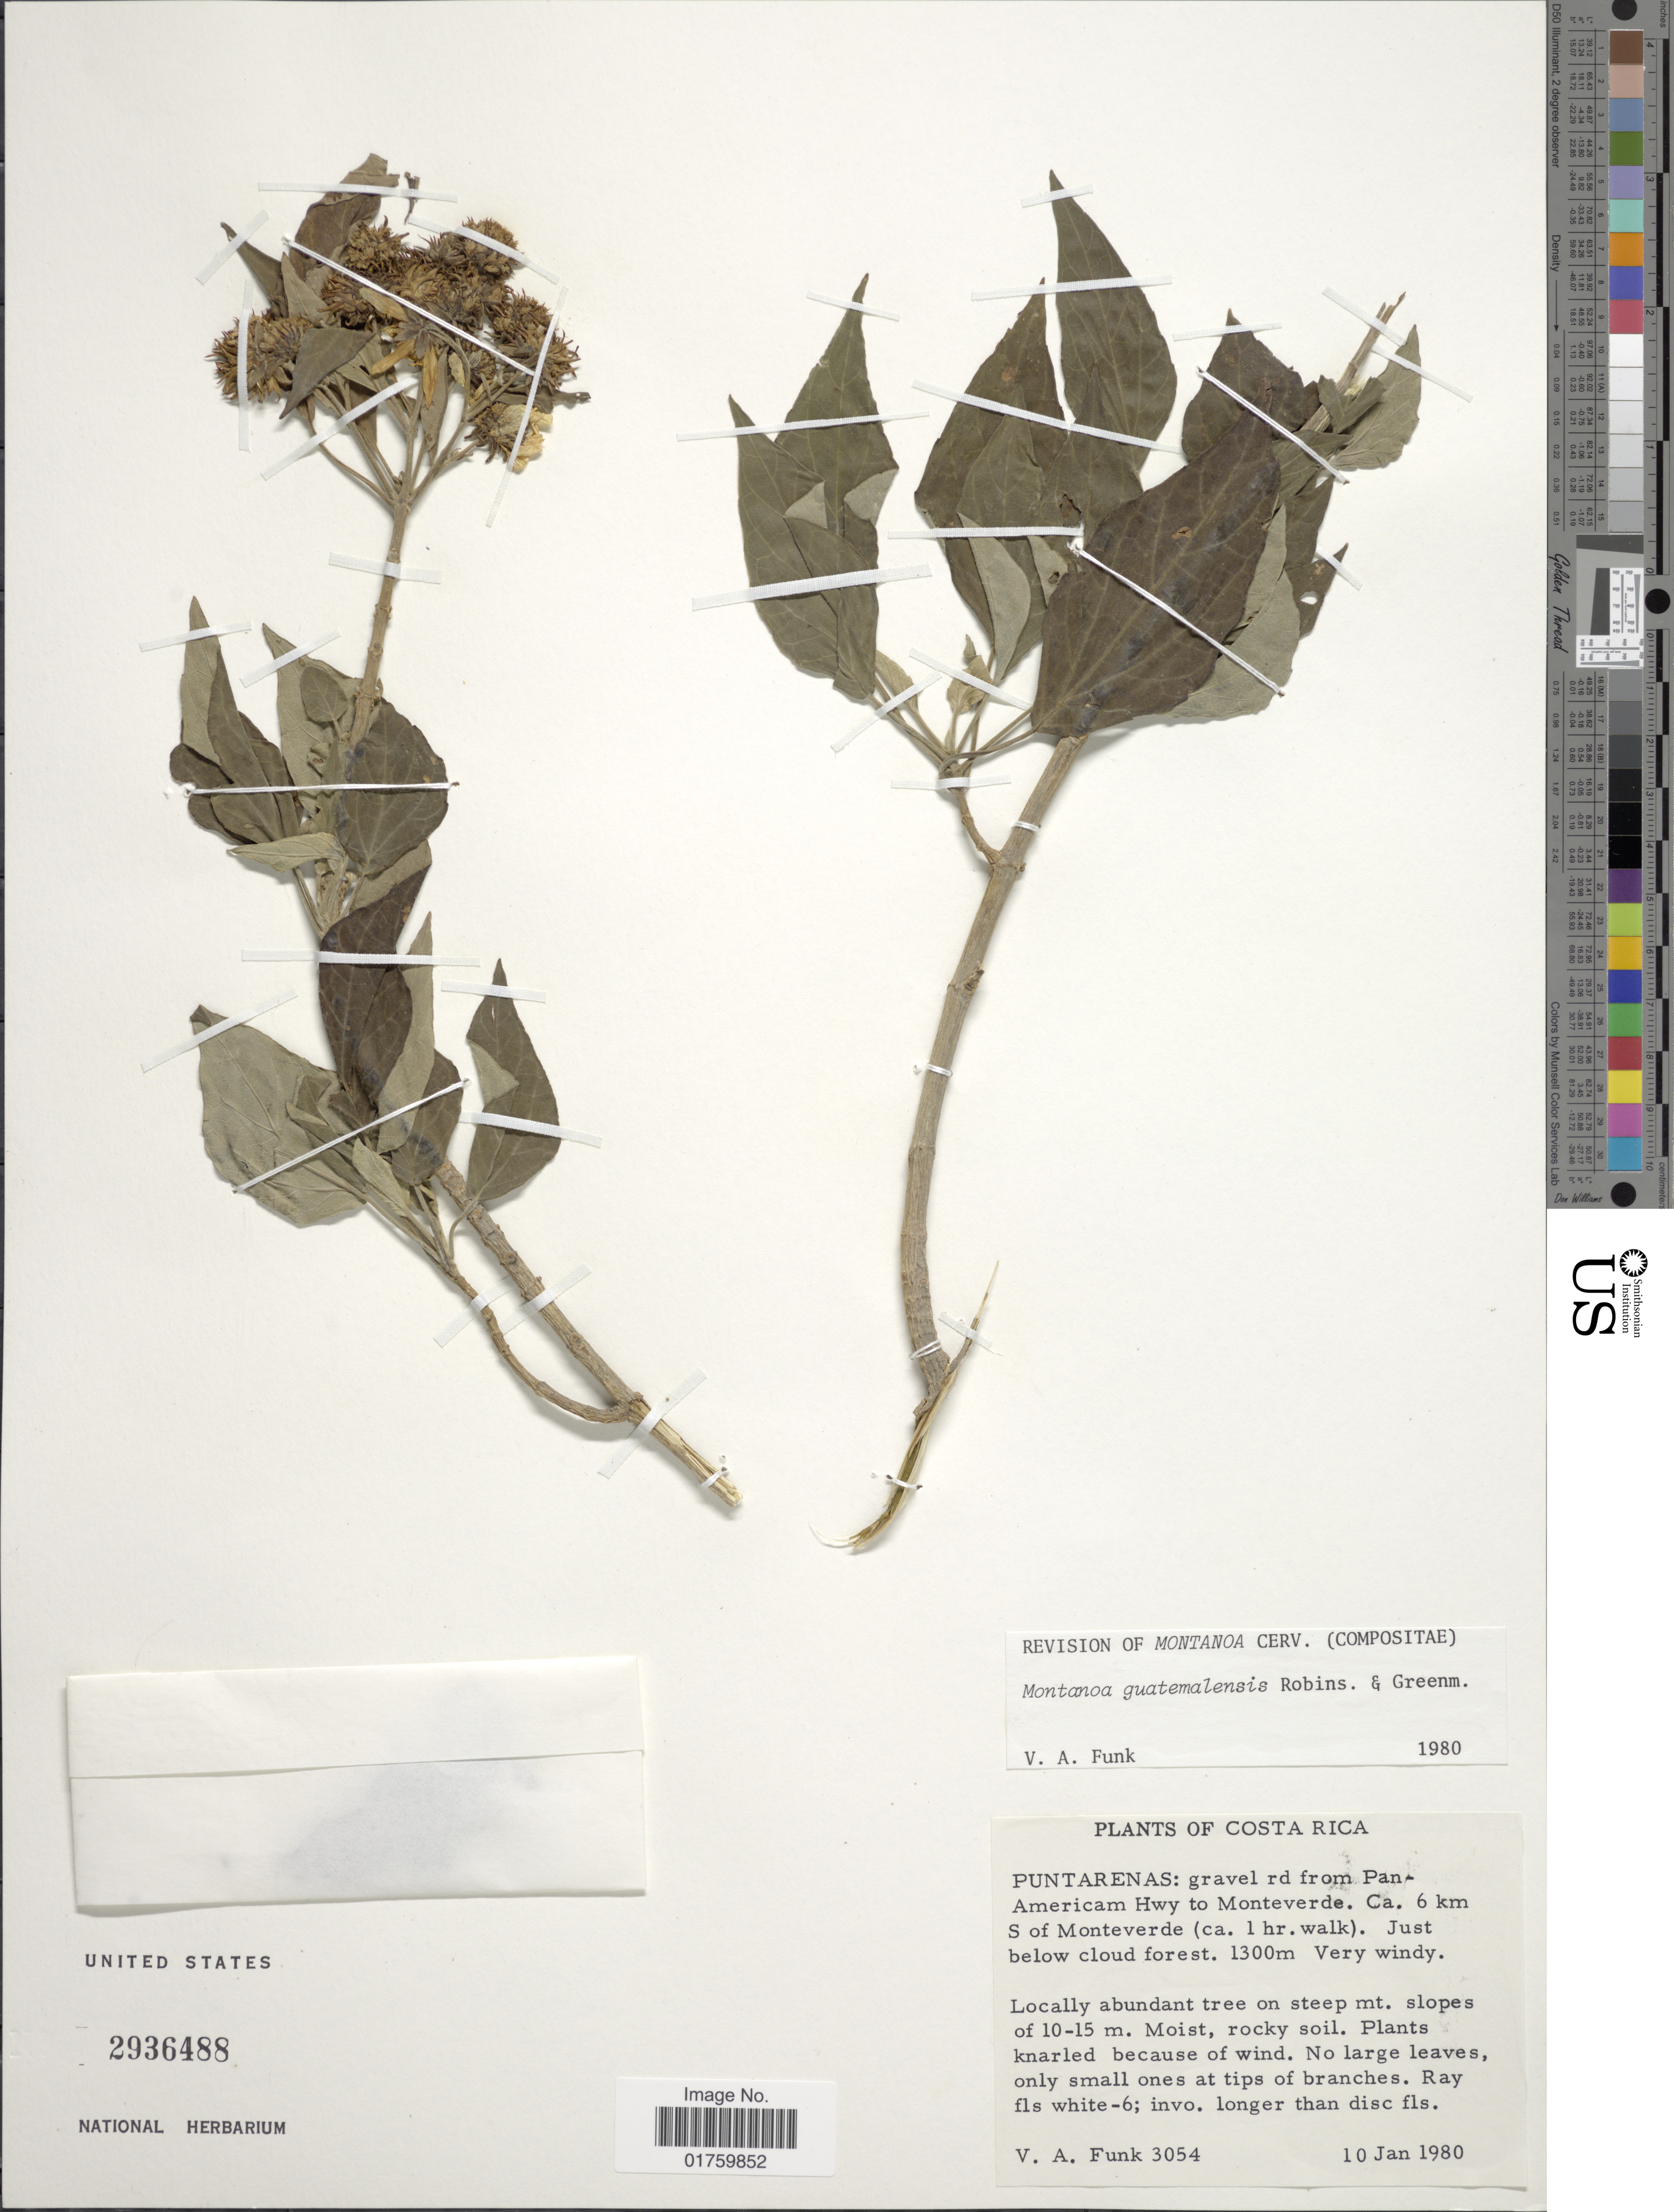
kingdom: Plantae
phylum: Tracheophyta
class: Magnoliopsida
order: Asterales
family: Asteraceae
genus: Montanoa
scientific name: Montanoa guatemalensis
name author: B.L. Rob. & Greenm.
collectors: V. Funk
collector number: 3054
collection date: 1980-01-10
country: Costa Rica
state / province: Puntarenas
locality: Gravel rd from Pan-Americam Hwy to Monteverde, ca. 6 km S of Monteverde (ca. 1 hr. walk), just below cloud forest.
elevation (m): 1300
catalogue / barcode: US 2936488